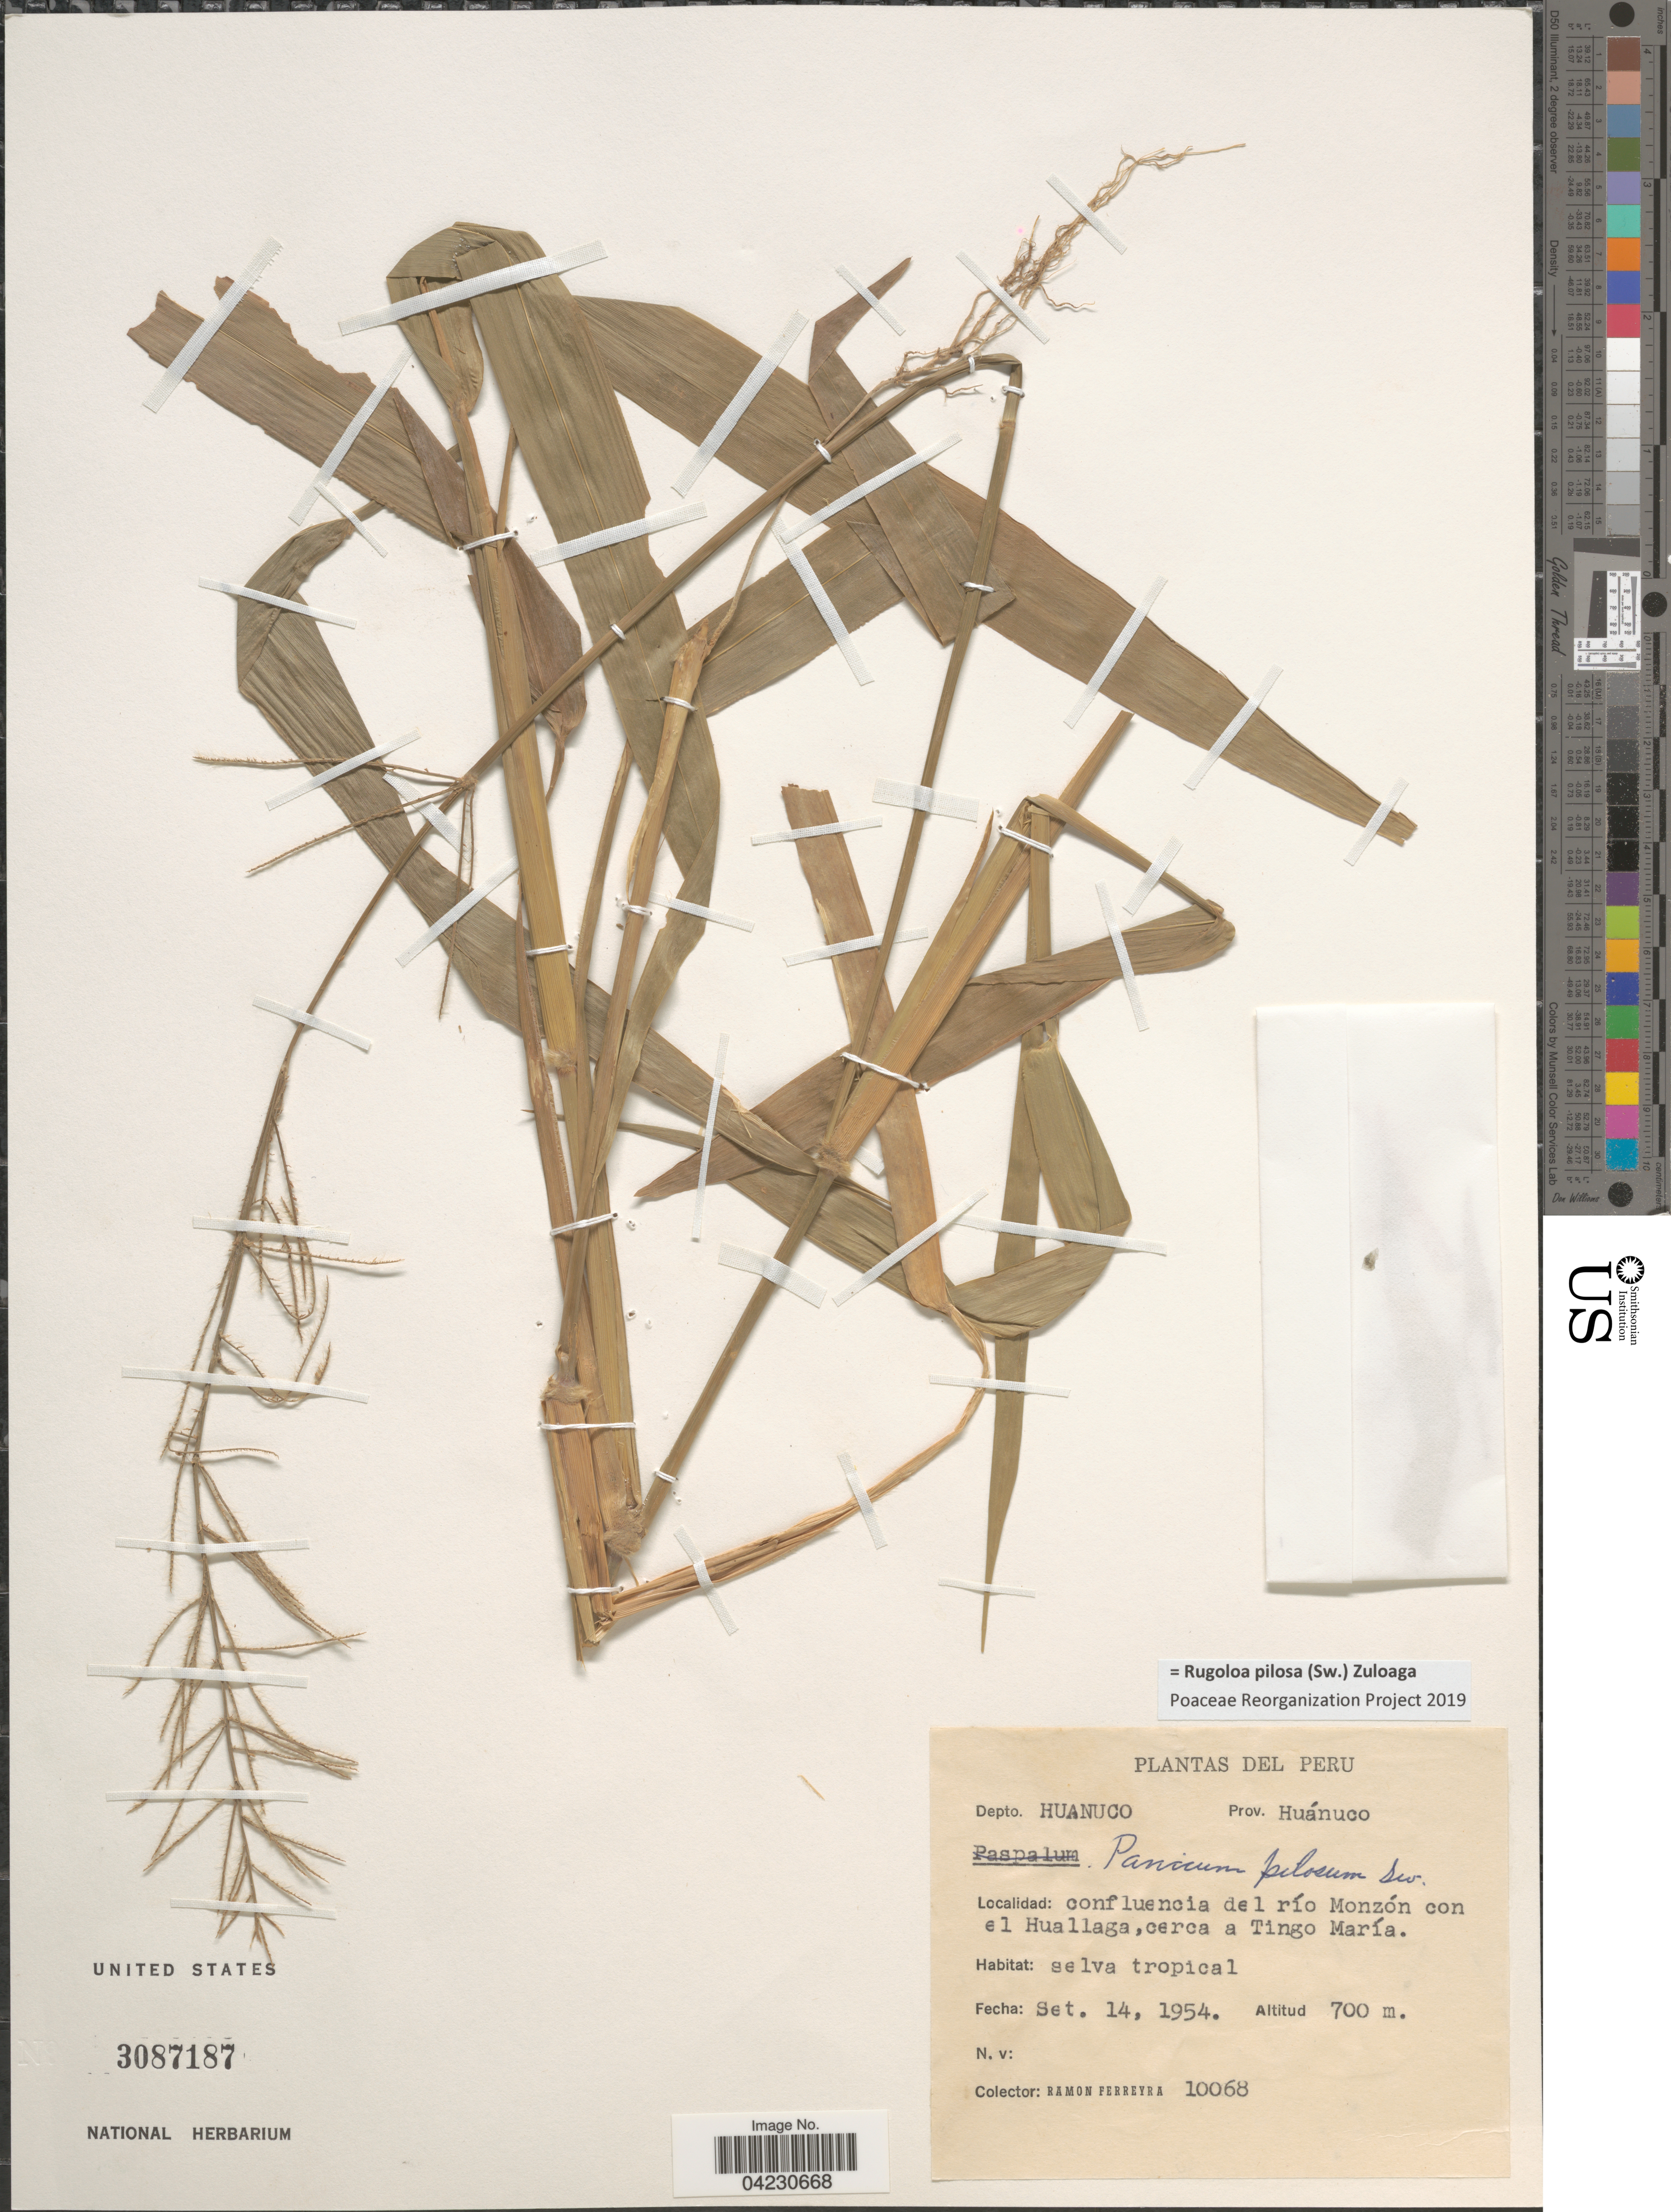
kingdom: Plantae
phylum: Tracheophyta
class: Liliopsida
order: Poales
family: Poaceae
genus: Rugoloa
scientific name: Rugoloa pilosa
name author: (Sw.) Zuloaga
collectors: R. A. Ferreyra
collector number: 10068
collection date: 1954-09-14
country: Peru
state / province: Huánuco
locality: Depto. Huanuco. Confluencia del río Monzón con el Huallaga,cerca a Tingo María.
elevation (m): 700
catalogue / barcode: US 3087187